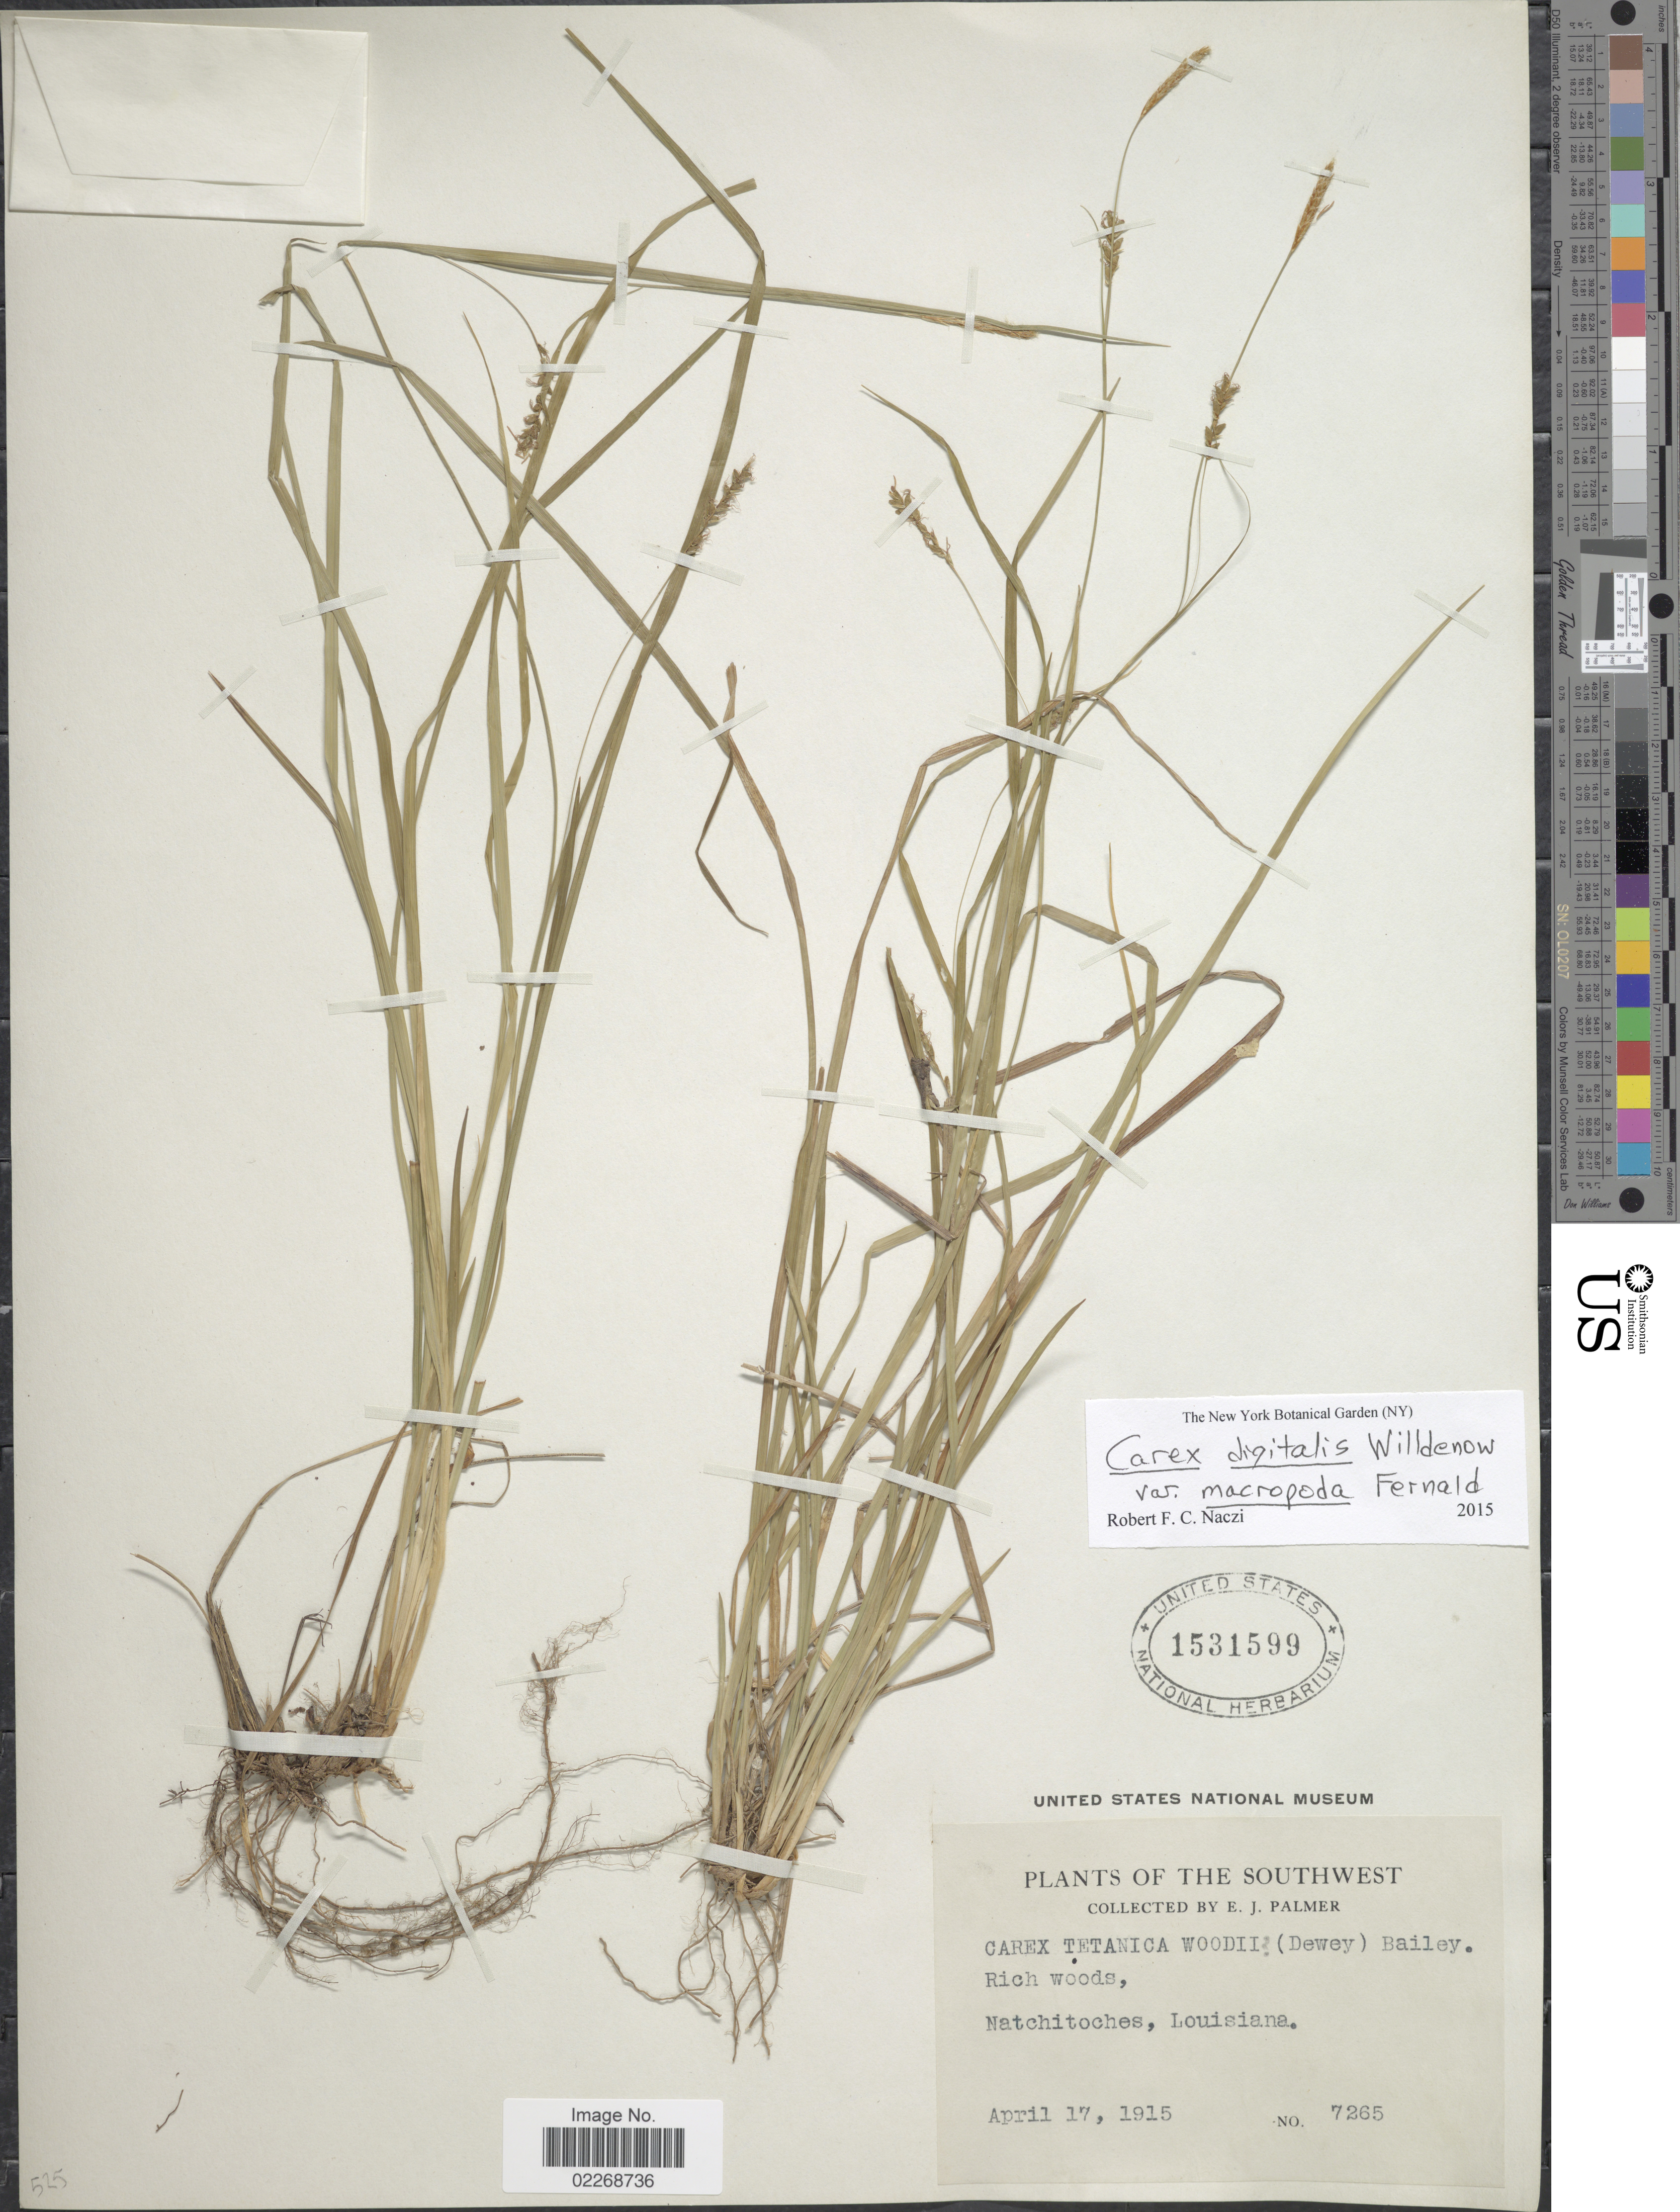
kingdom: Plantae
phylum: Tracheophyta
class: Liliopsida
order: Poales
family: Cyperaceae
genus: Carex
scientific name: Carex digitalis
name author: Willd.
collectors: E. J. Palmer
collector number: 7265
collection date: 1915-04-17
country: United States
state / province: Louisiana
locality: Southwest. Rich woods, Natchitoches, Louisiana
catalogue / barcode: US 1531599